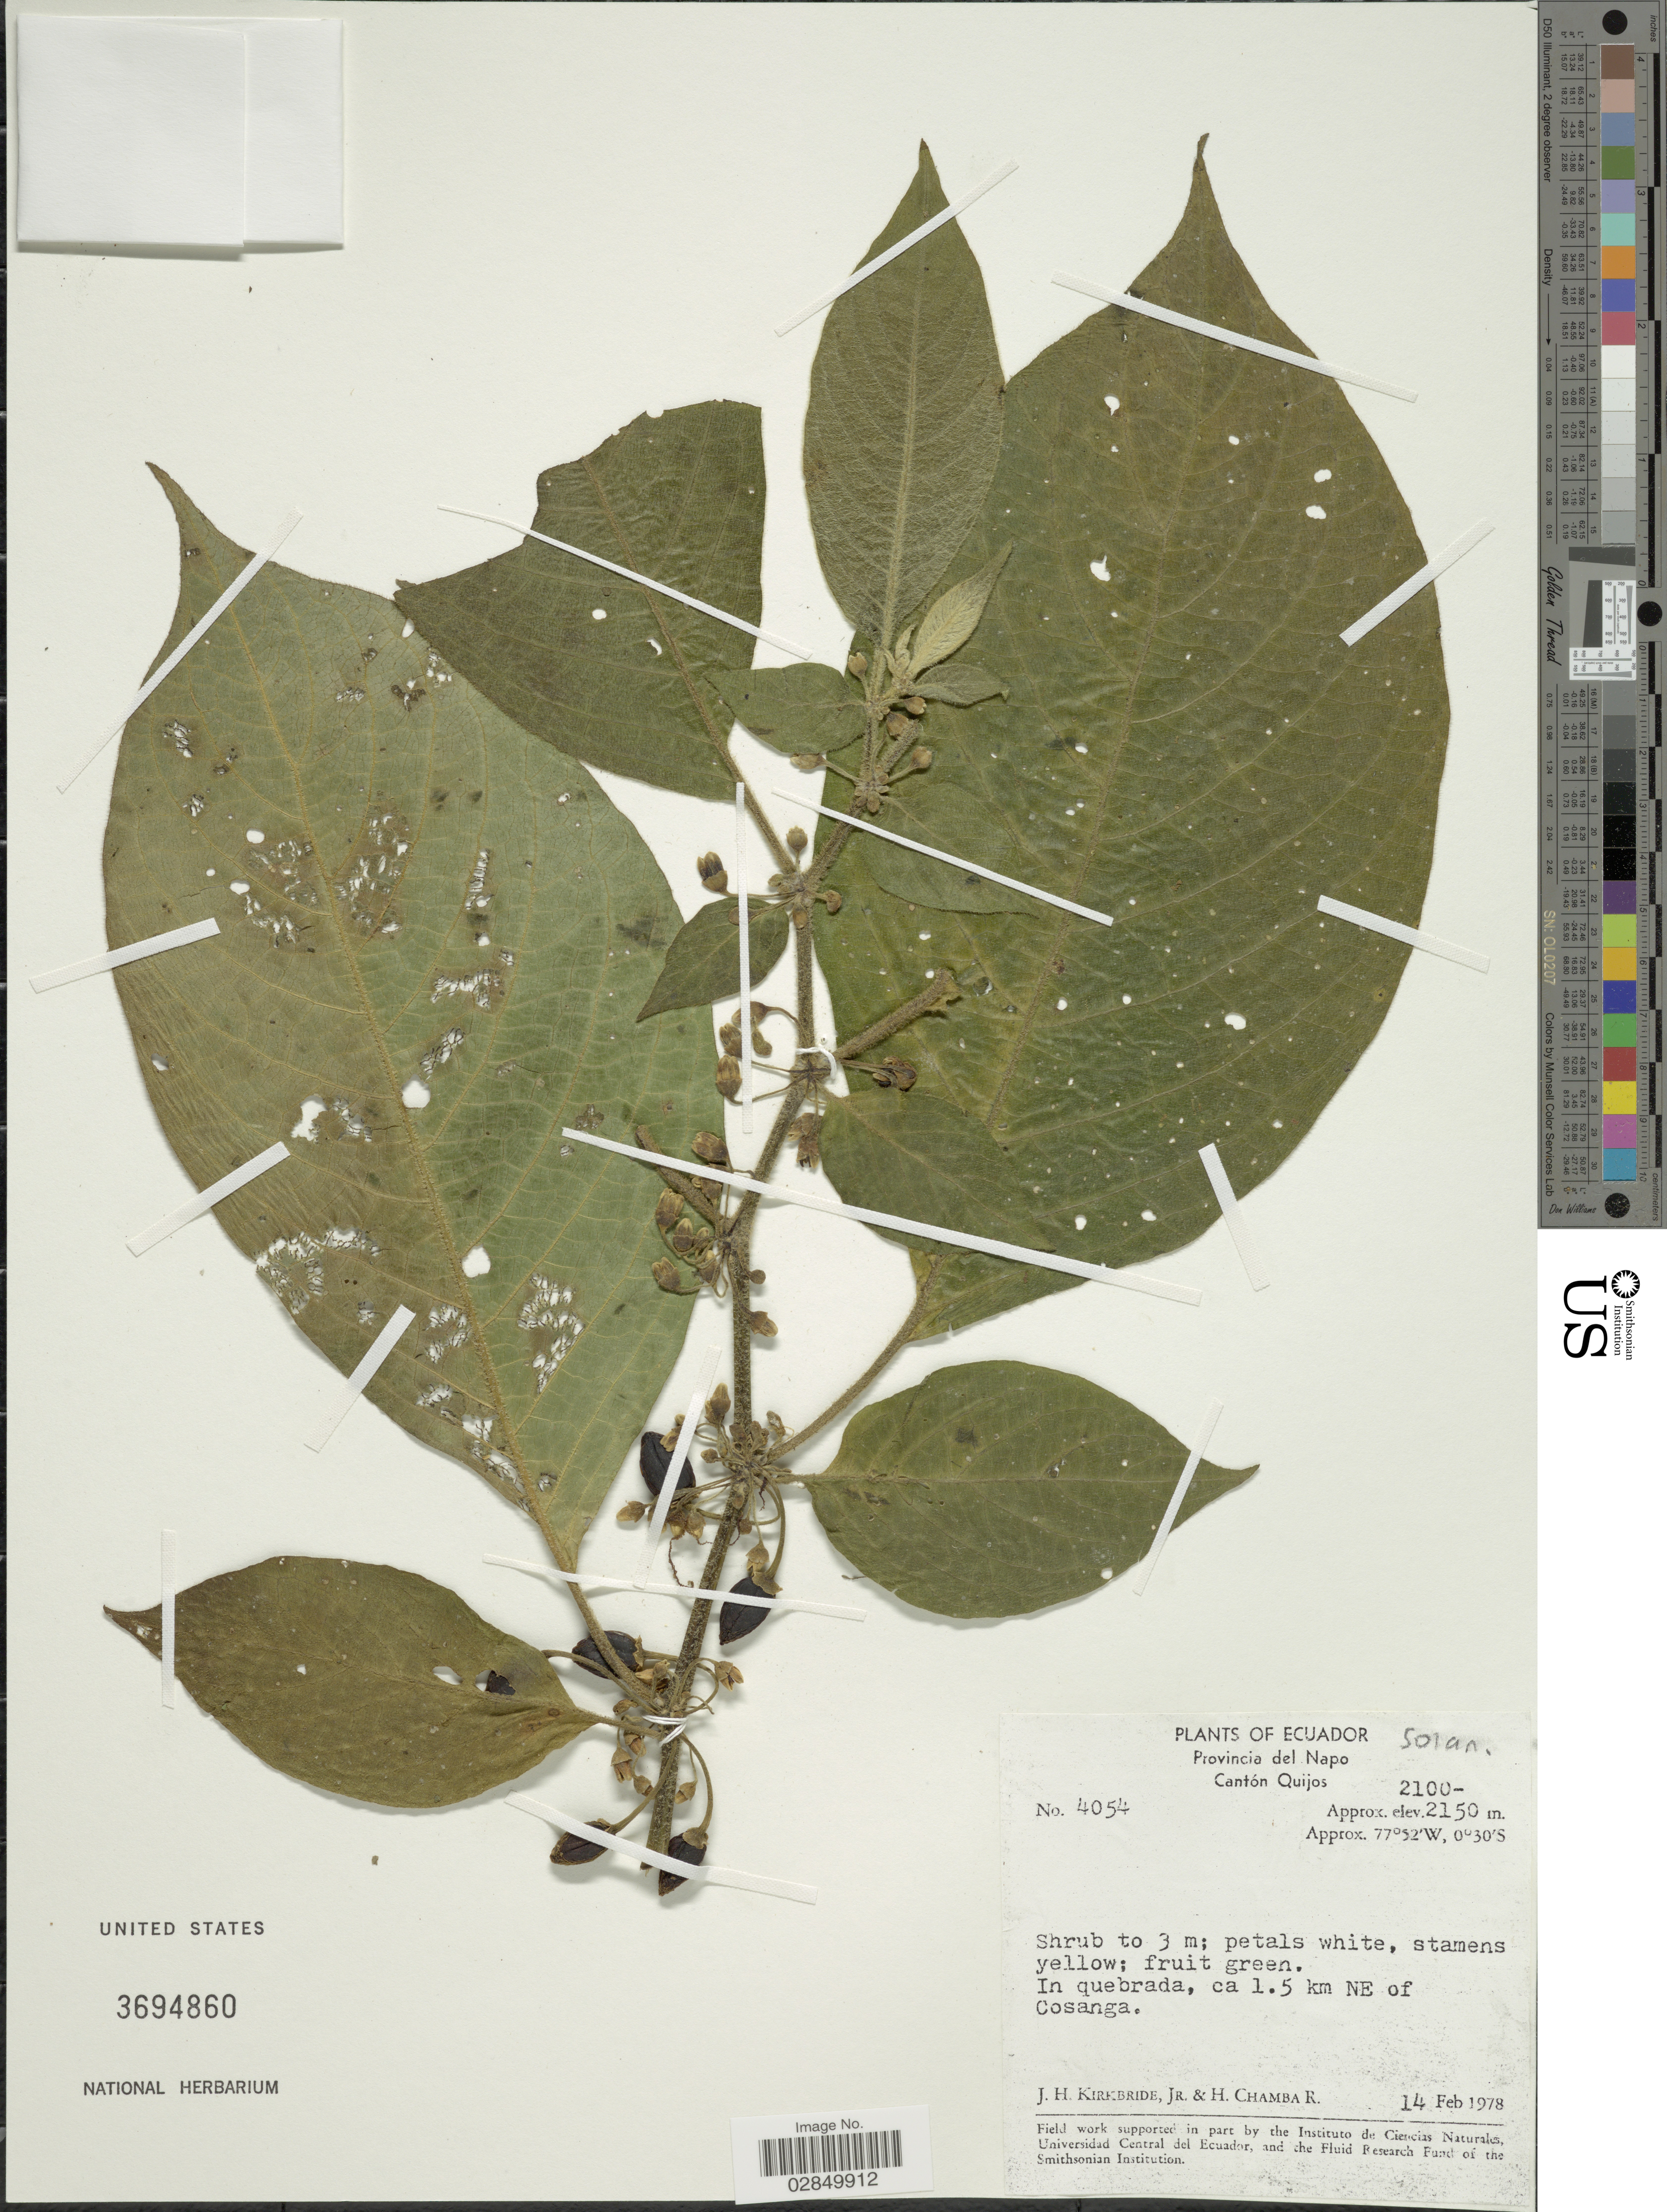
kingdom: Plantae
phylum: Tracheophyta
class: Magnoliopsida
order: Solanales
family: Solanaceae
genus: Lycianthes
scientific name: Lycianthes sp.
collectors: J. H. Kirkbride & H. Chamba R.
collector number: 4054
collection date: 1978-02-14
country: Ecuador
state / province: Napo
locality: Provincia del Napo. Cantón Quijos. In quebrada, ca 1.5 km NE of Cosanga.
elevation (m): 2100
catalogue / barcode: US 3694860